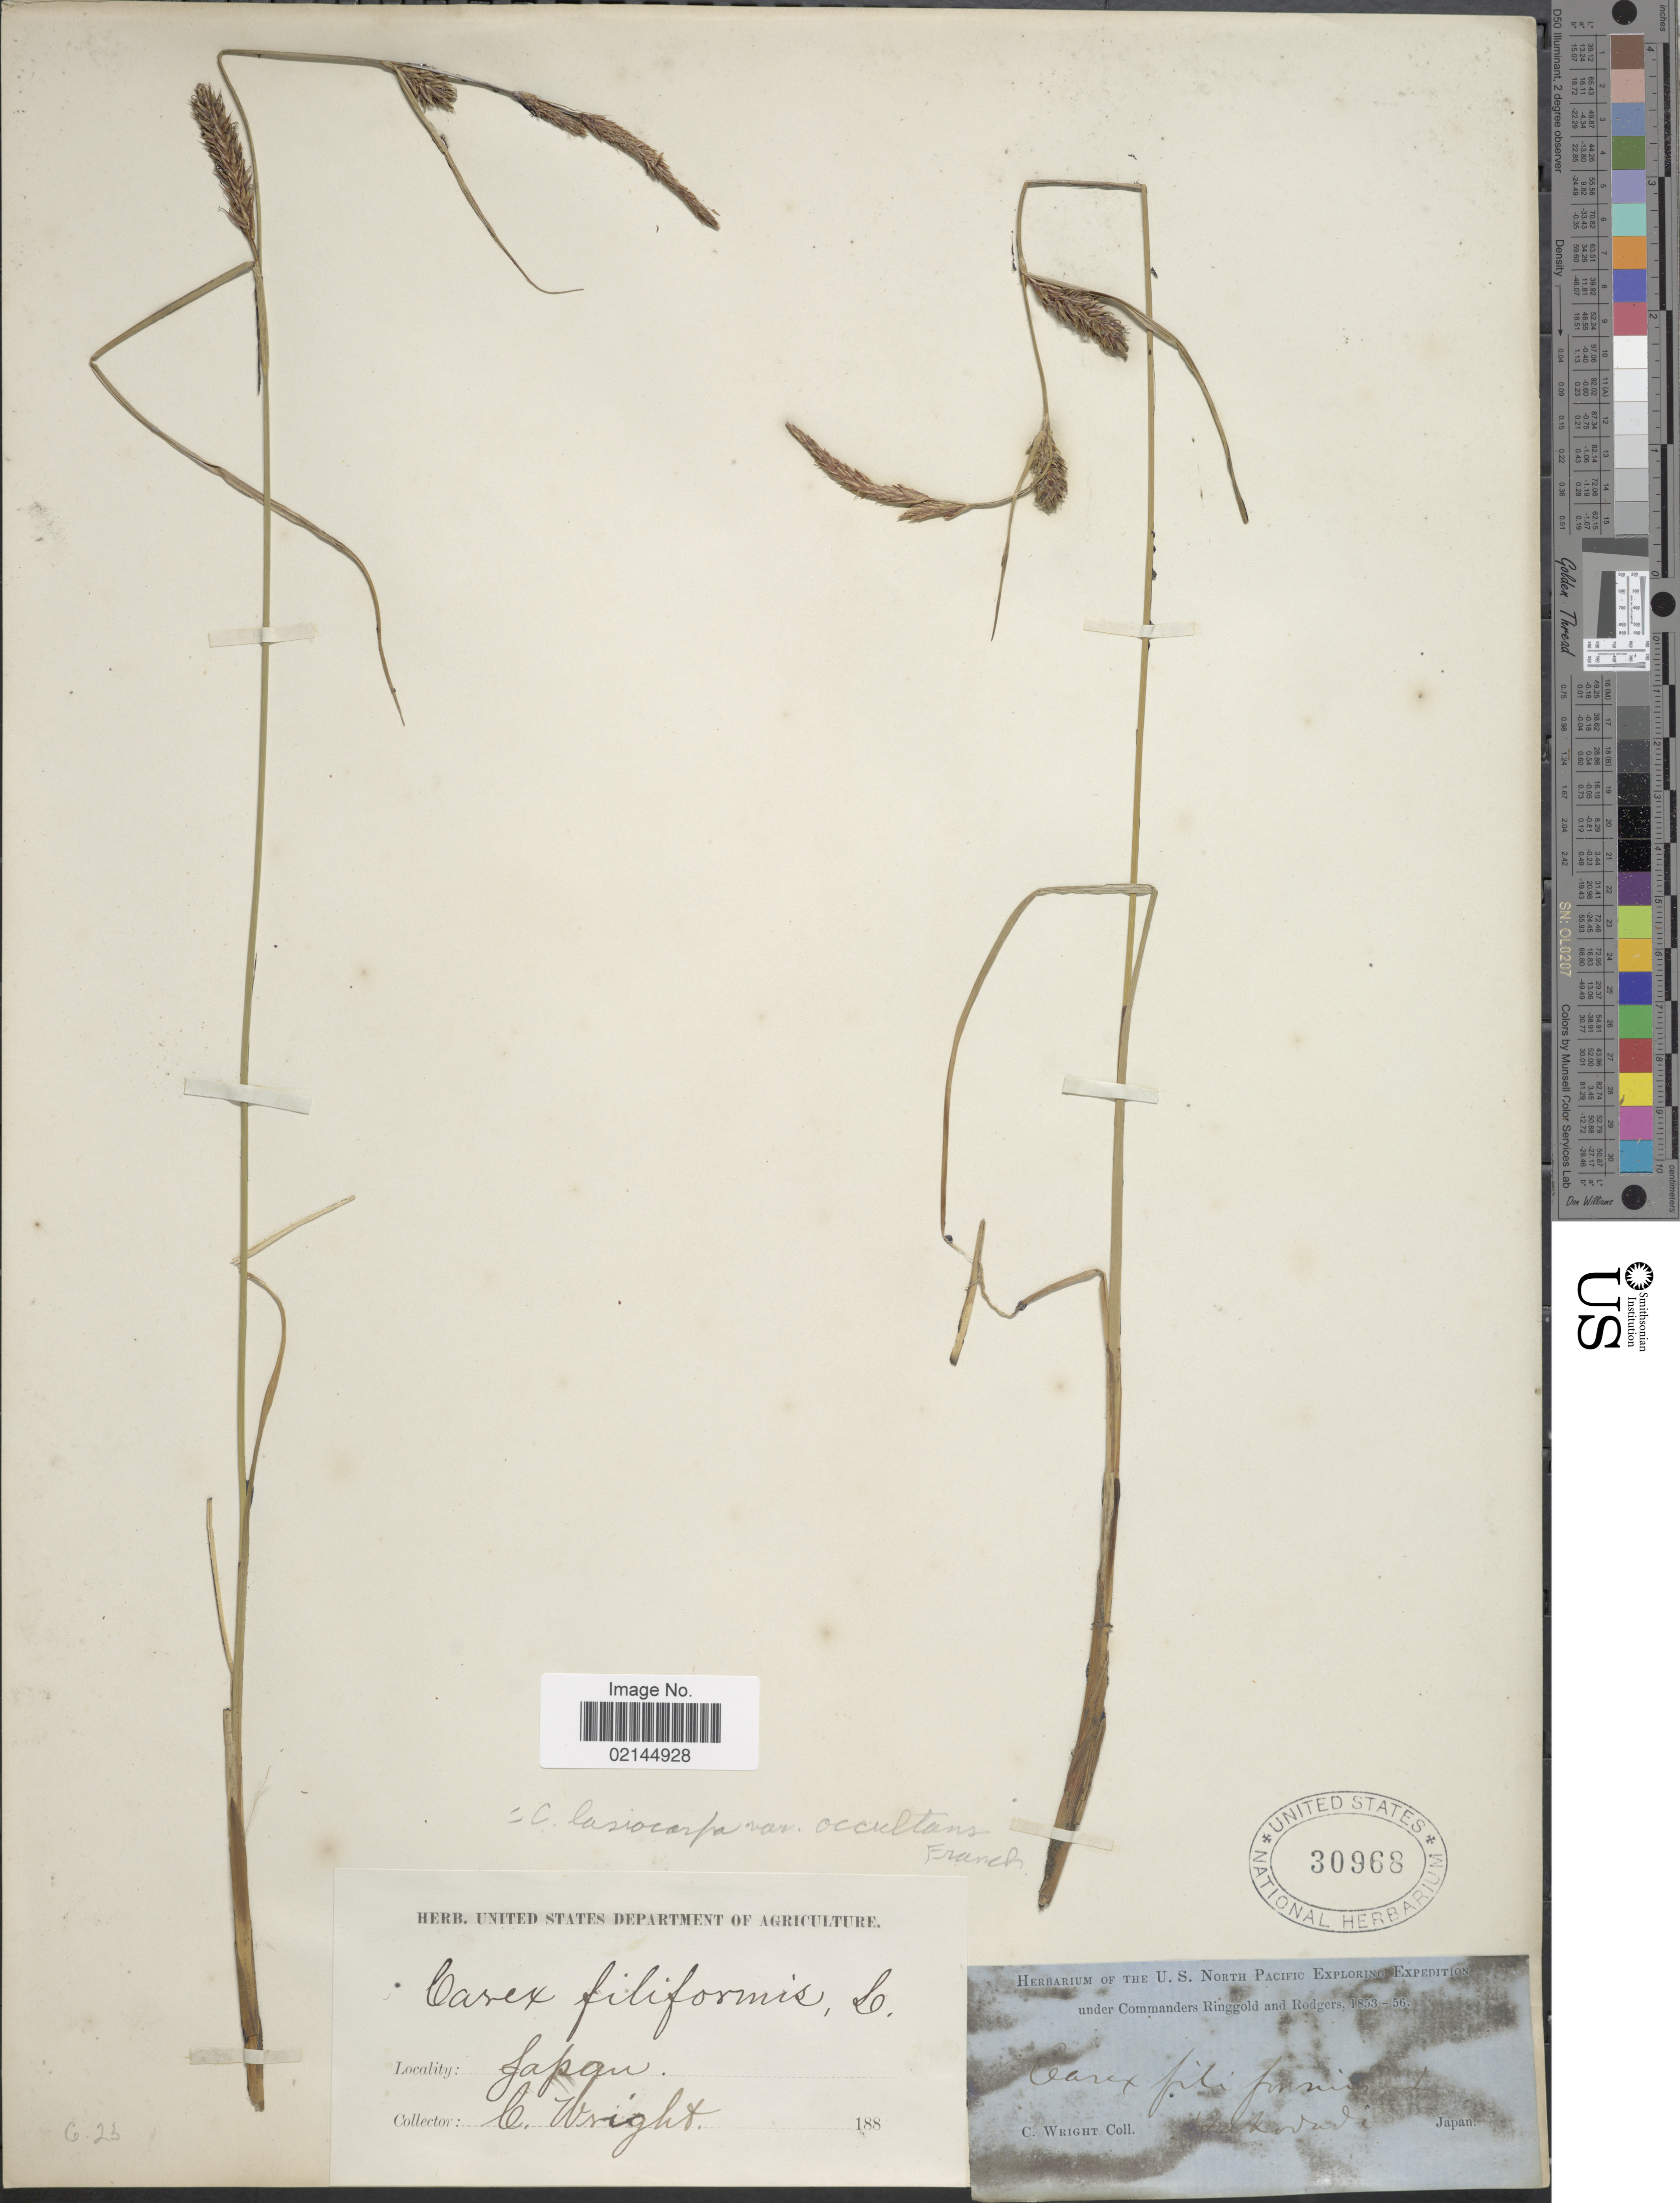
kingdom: Plantae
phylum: Tracheophyta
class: Liliopsida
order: Poales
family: Cyperaceae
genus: Carex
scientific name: Carex lasiocarpa var. occultans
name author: (Franch.) Kük.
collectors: C. Wright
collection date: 1853/1856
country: Japan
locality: Hakodadi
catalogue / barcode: US 30968